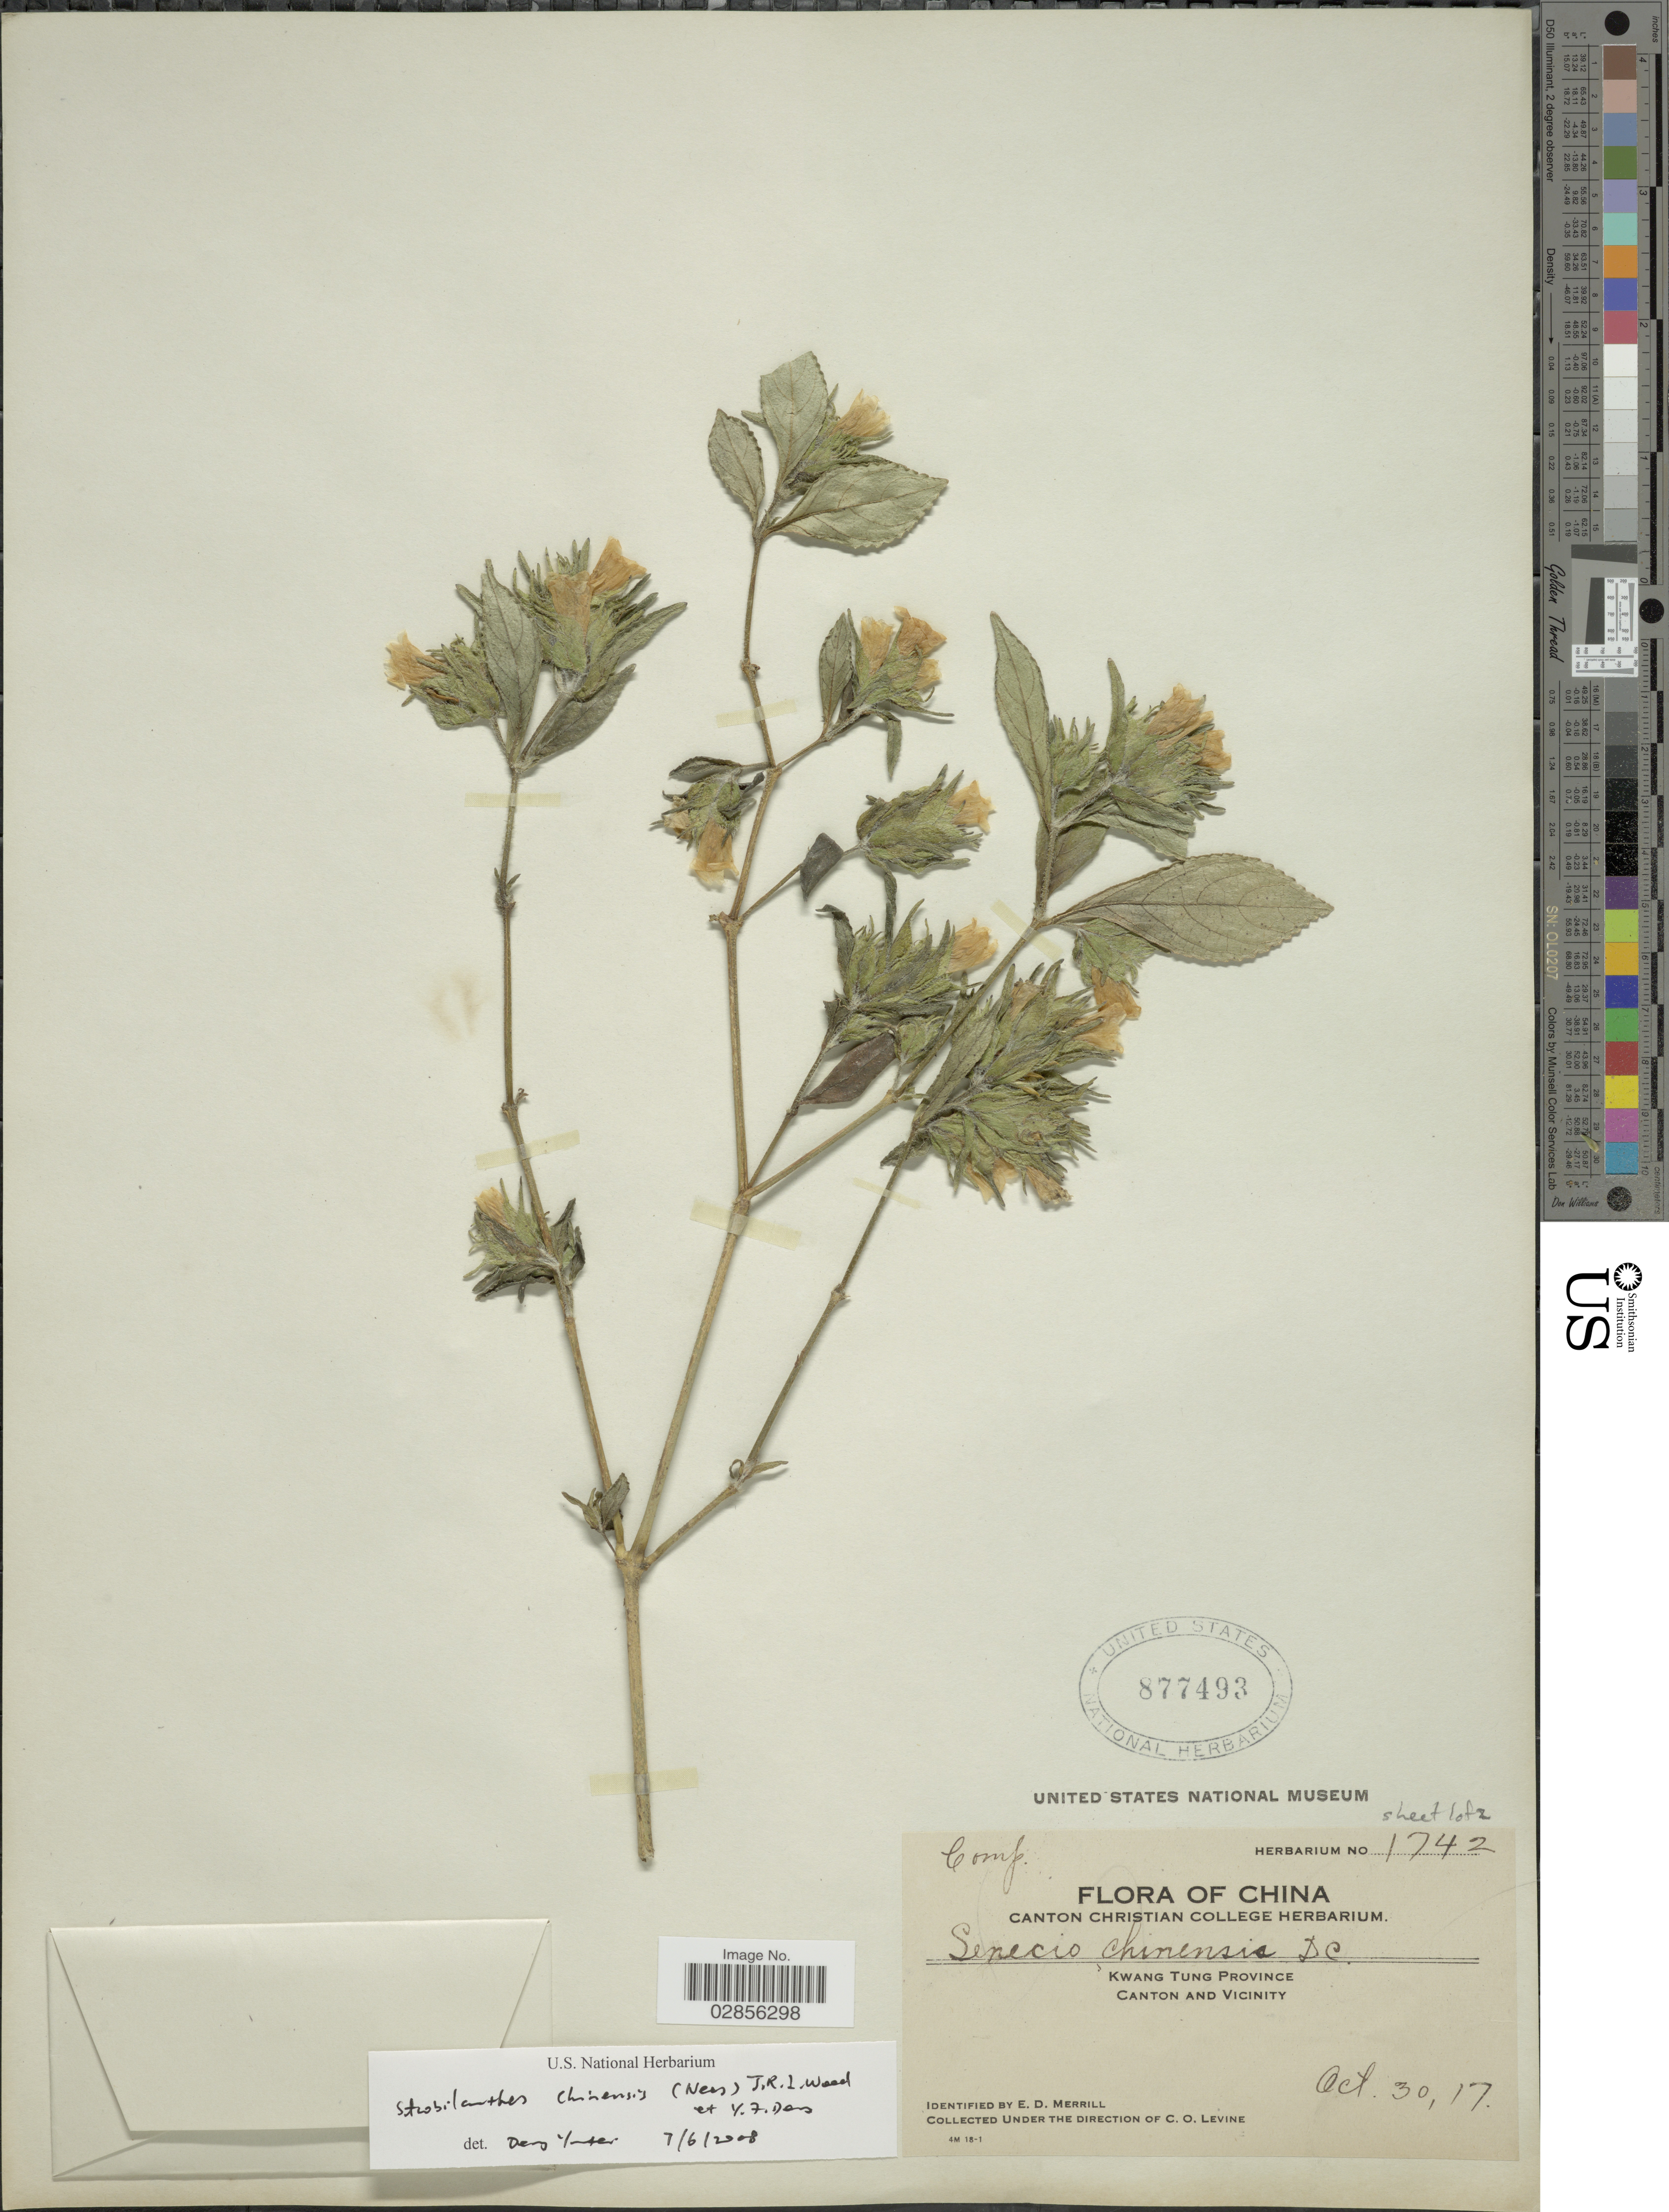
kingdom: Plantae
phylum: Tracheophyta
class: Magnoliopsida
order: Lamiales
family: Acanthaceae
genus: Strobilanthes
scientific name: Strobilanthes chinensis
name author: (Nees) J.R.I. Wood & Y.F. Deng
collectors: C. O. Levine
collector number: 1742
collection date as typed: Transcribed d/m/y: 30/10/17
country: China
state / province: Guangdong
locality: Kwang Tung Province. Canton and Vicinity.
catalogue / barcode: US 877493